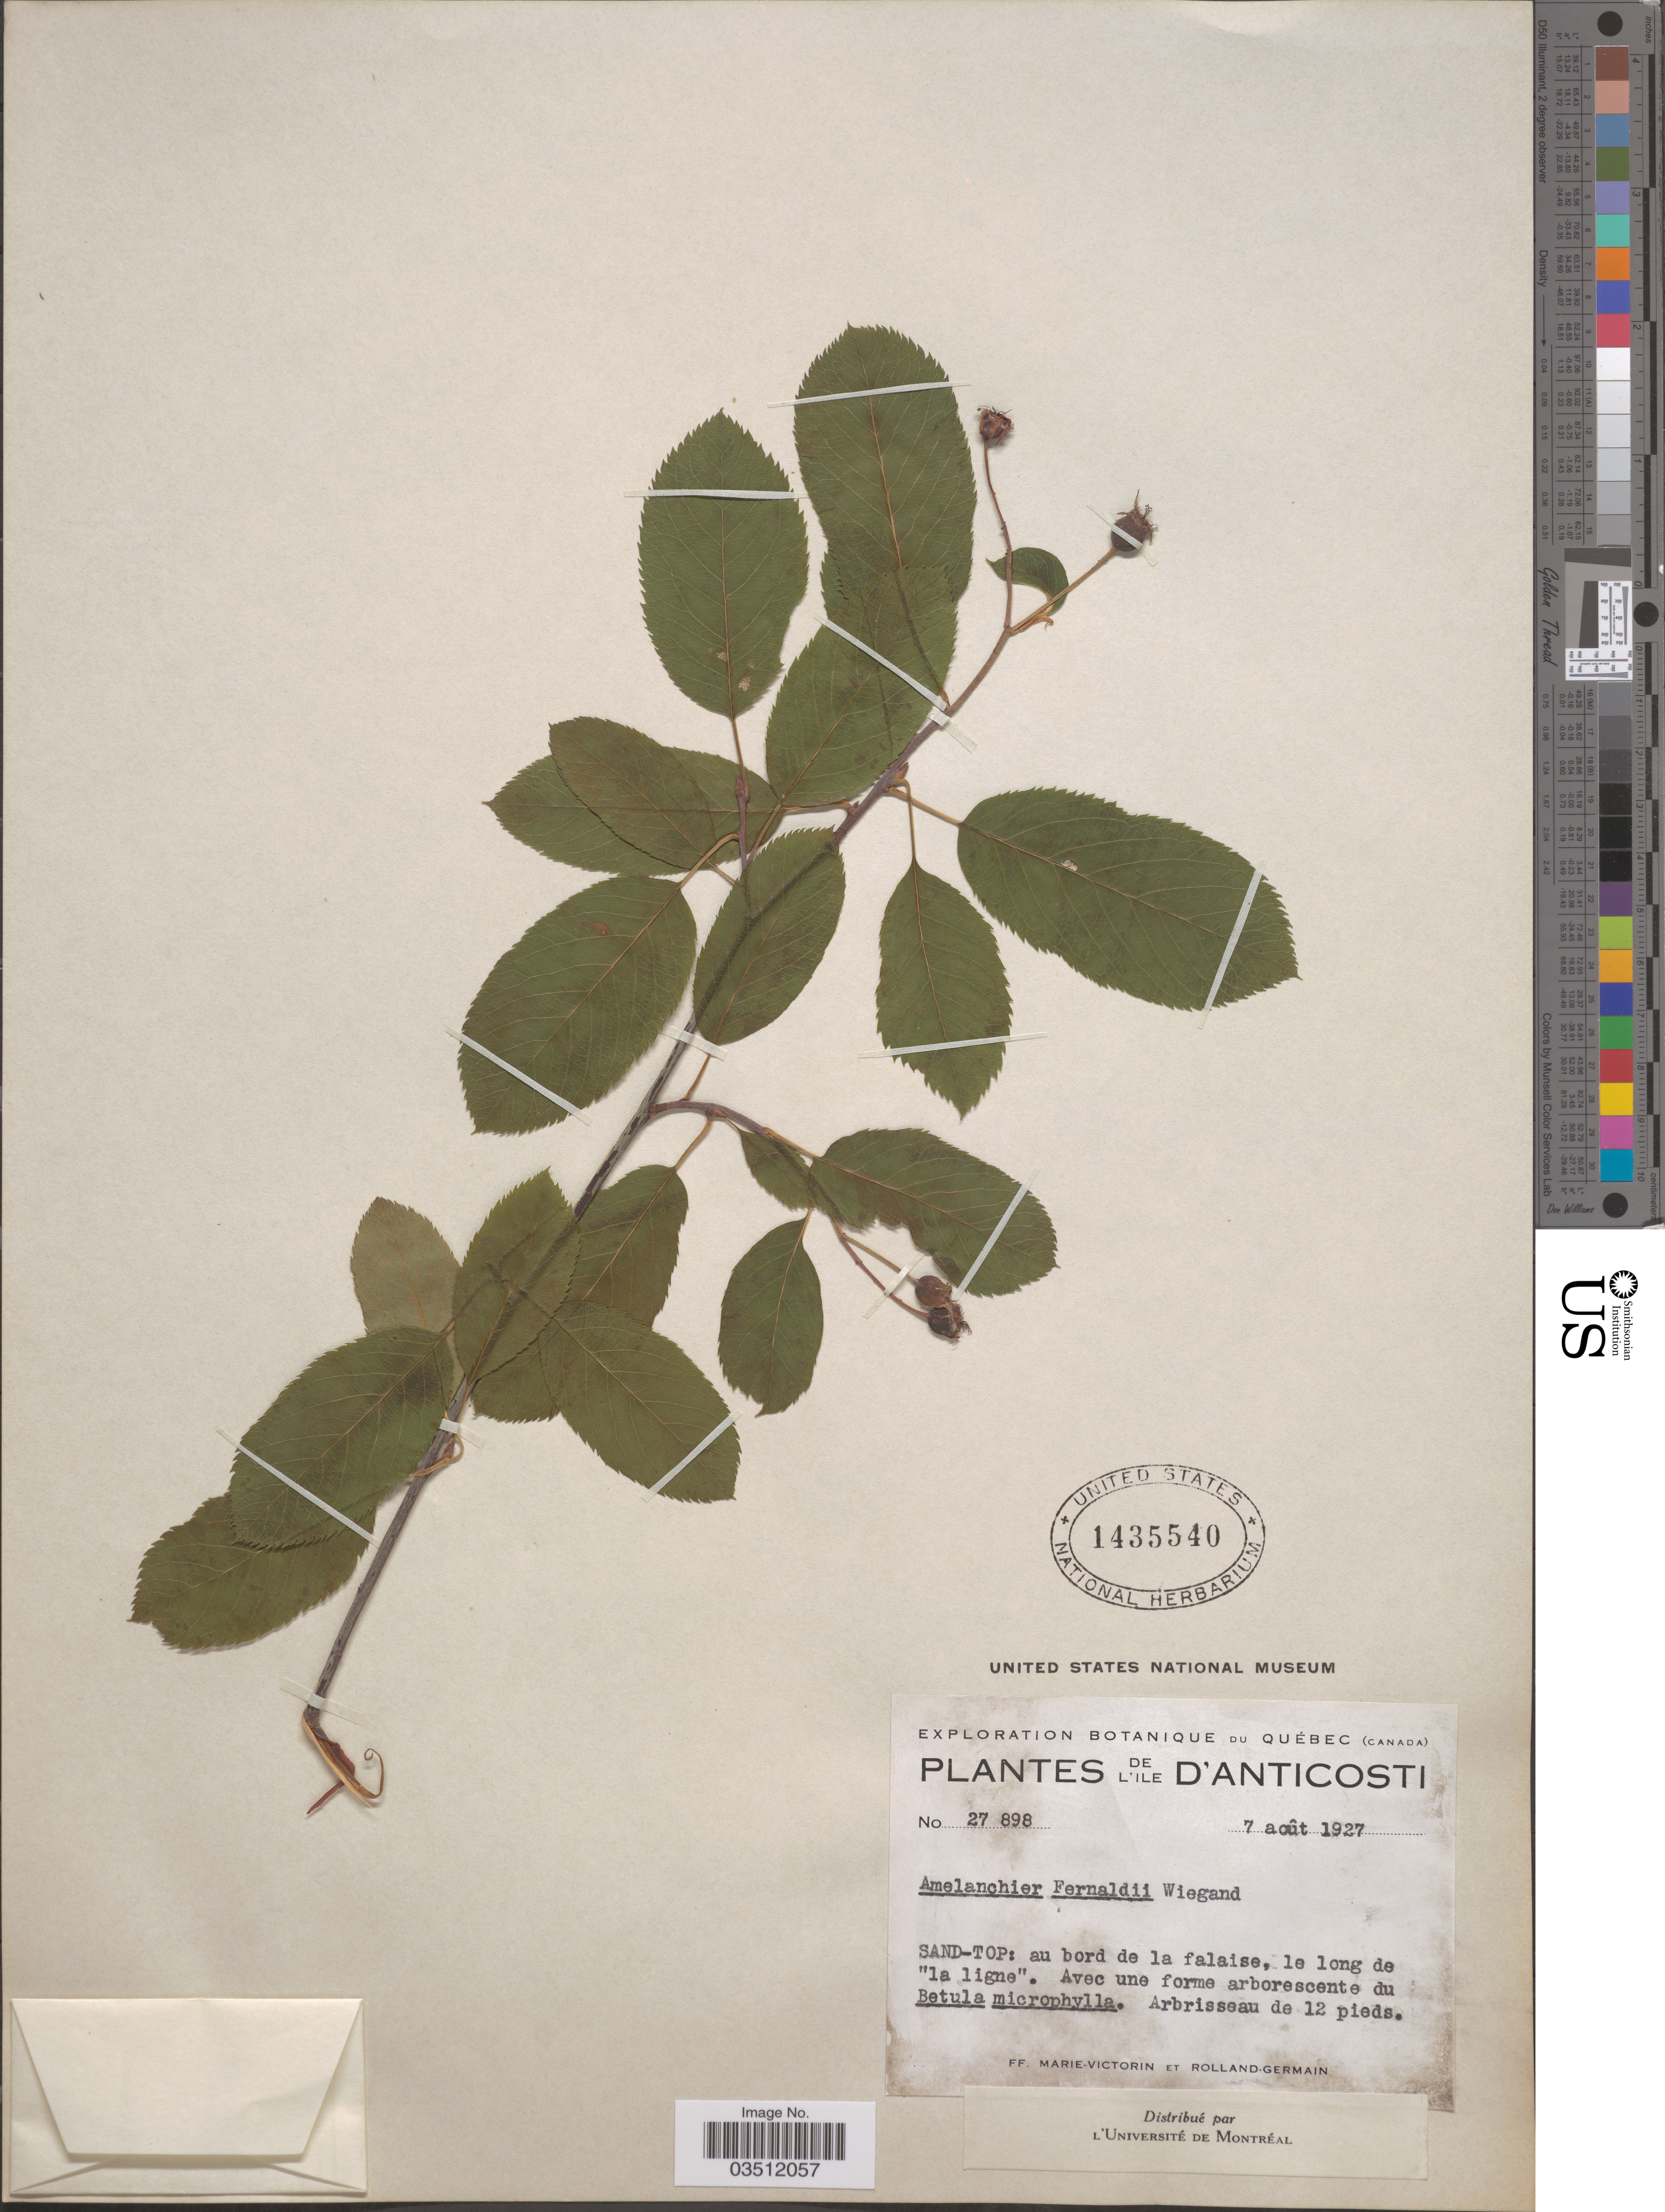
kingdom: Plantae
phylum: Tracheophyta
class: Magnoliopsida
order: Rosales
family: Rosaceae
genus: Amelanchier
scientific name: Amelanchier fernaldii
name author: Wiegand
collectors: F. Marie-Victorin & Rolland-Germain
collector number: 27898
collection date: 1927-08-07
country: Canada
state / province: Quebec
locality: L'Ile D'Anticosti. Sand-top: au bord de la falaise, le long de 'la ligne'.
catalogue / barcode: US 1435540